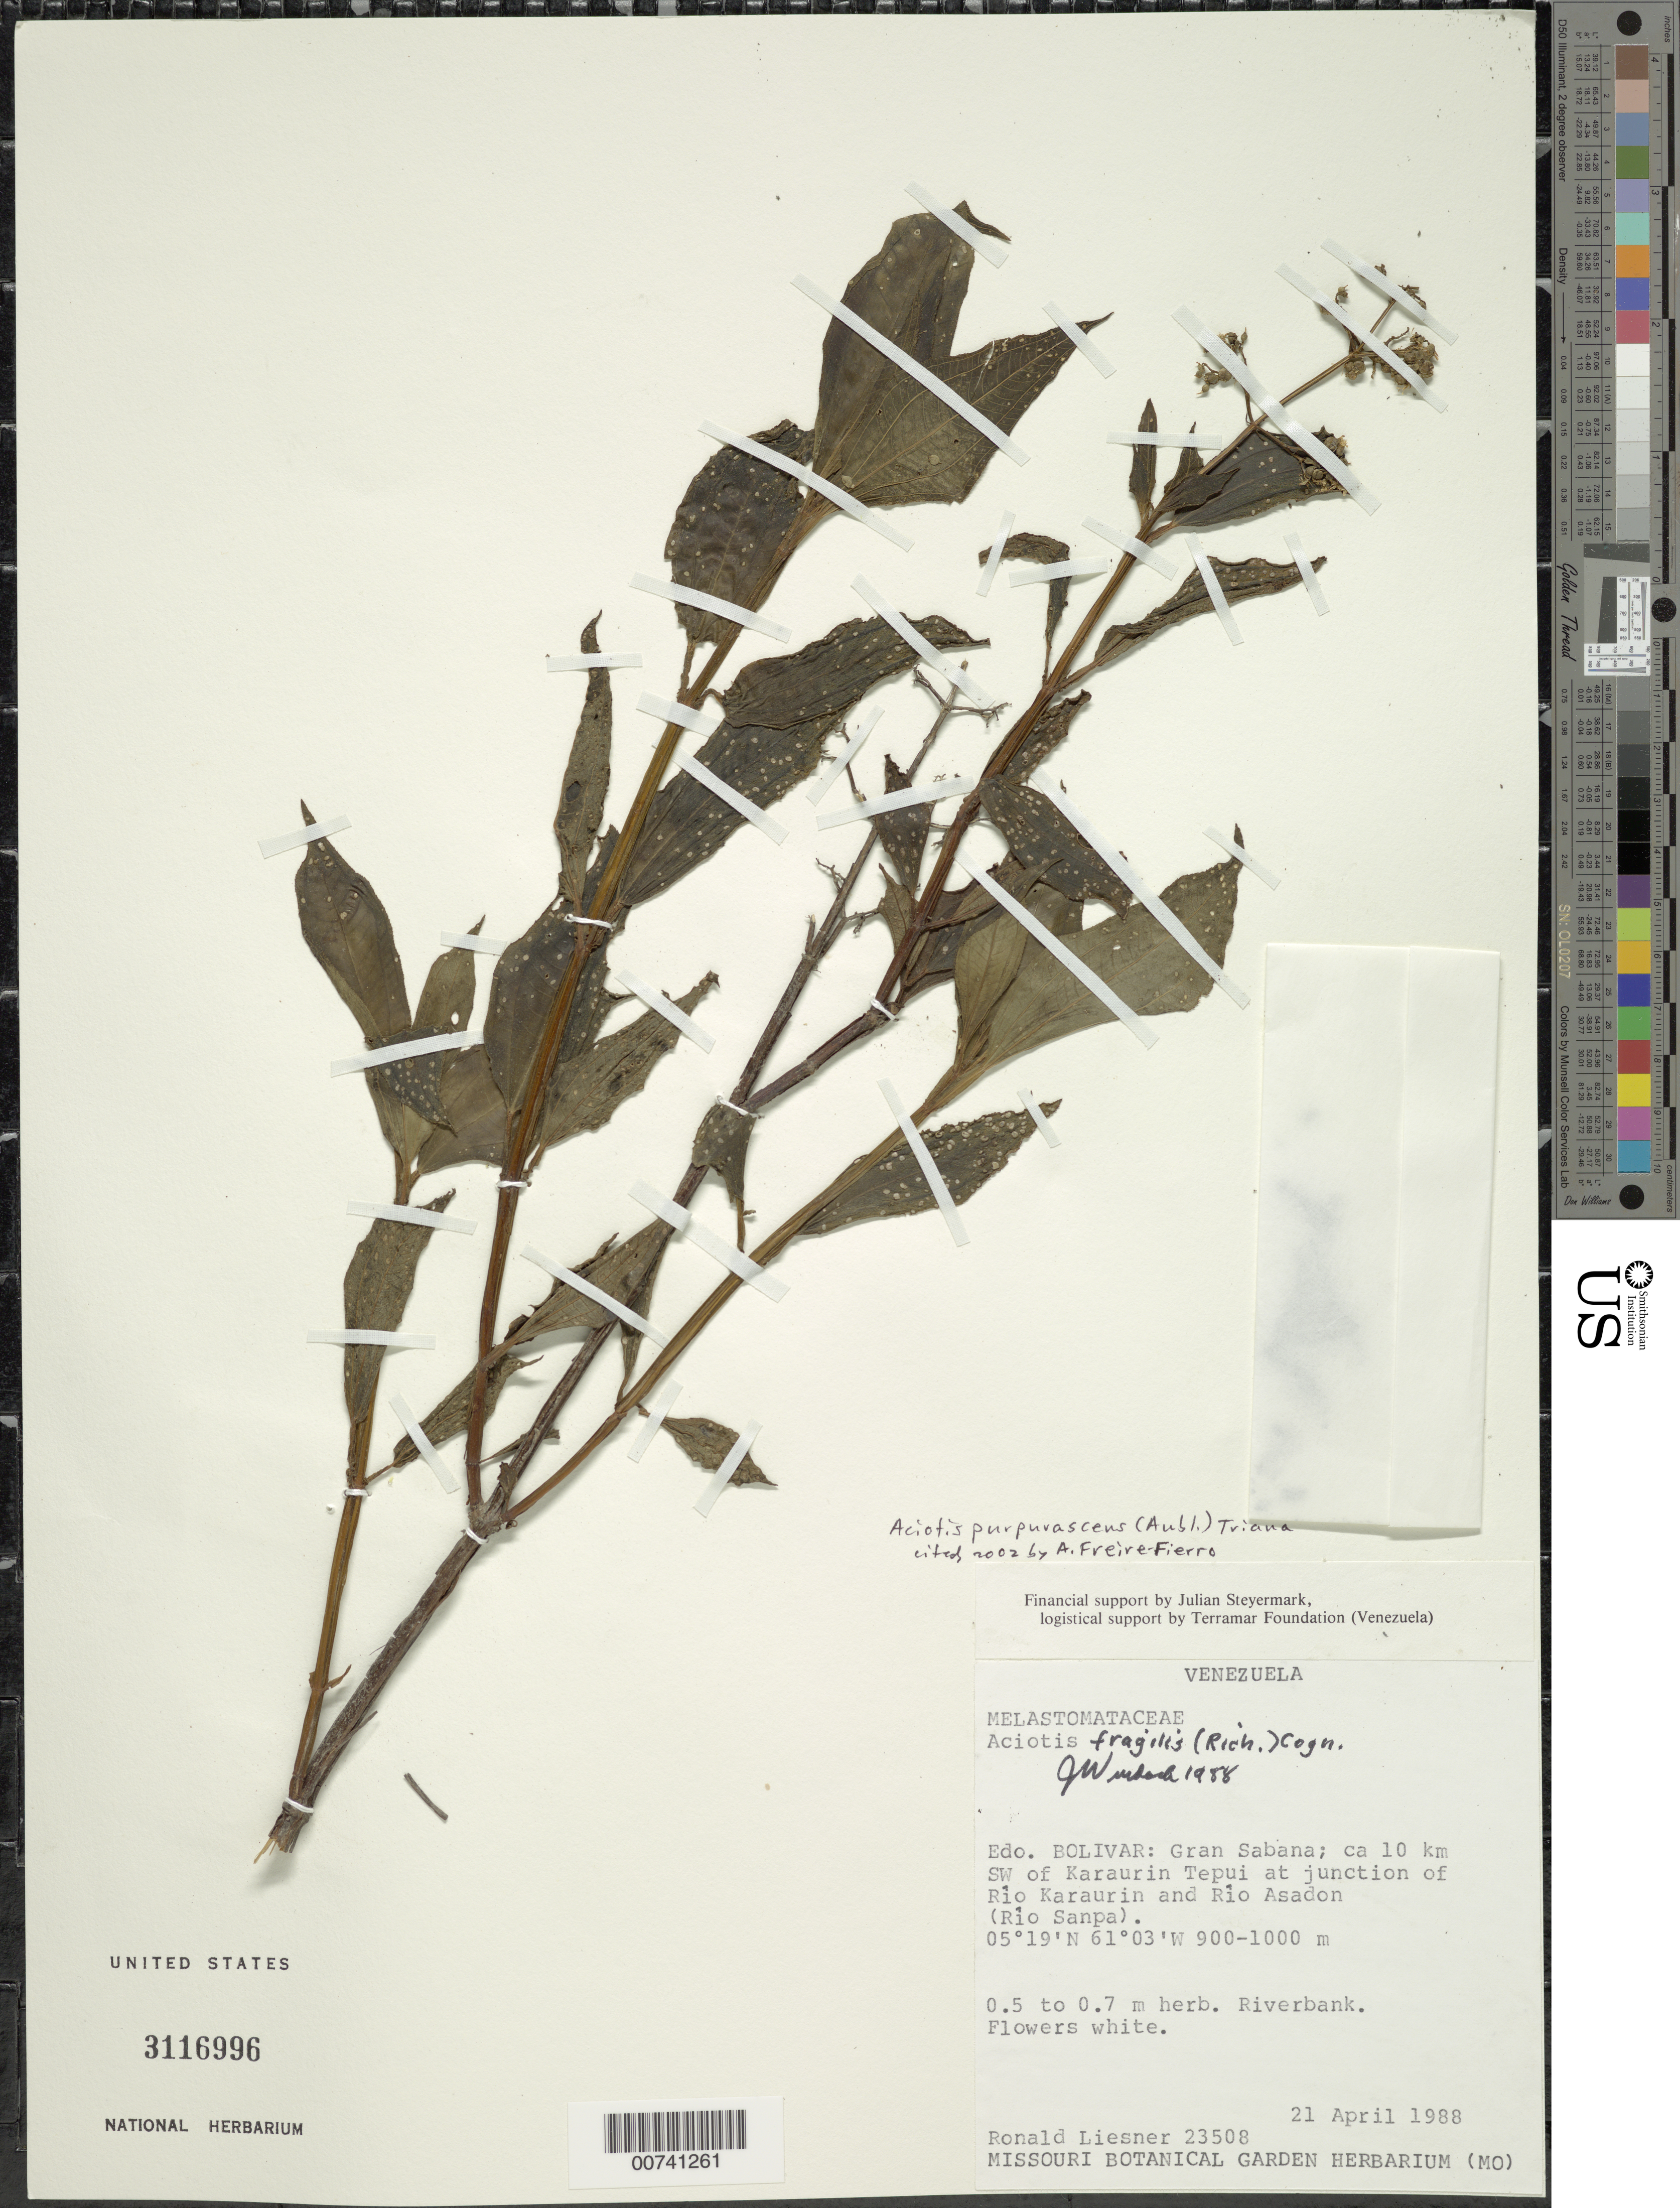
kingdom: Plantae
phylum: Tracheophyta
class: Magnoliopsida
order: Myrtales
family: Melastomataceae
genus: Aciotis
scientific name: Aciotis purpurascens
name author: (Aubl.) Triana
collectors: R. L. Liesner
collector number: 23508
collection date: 1988-04-21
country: Venezuela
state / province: Bolivar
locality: Edo. Bolivar: Gran Sabana; ca 10 km SW of Karaurin Tepui at junction of Río Karaurin and Río Asadon (Río Sanpa).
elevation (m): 900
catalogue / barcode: US 3116996